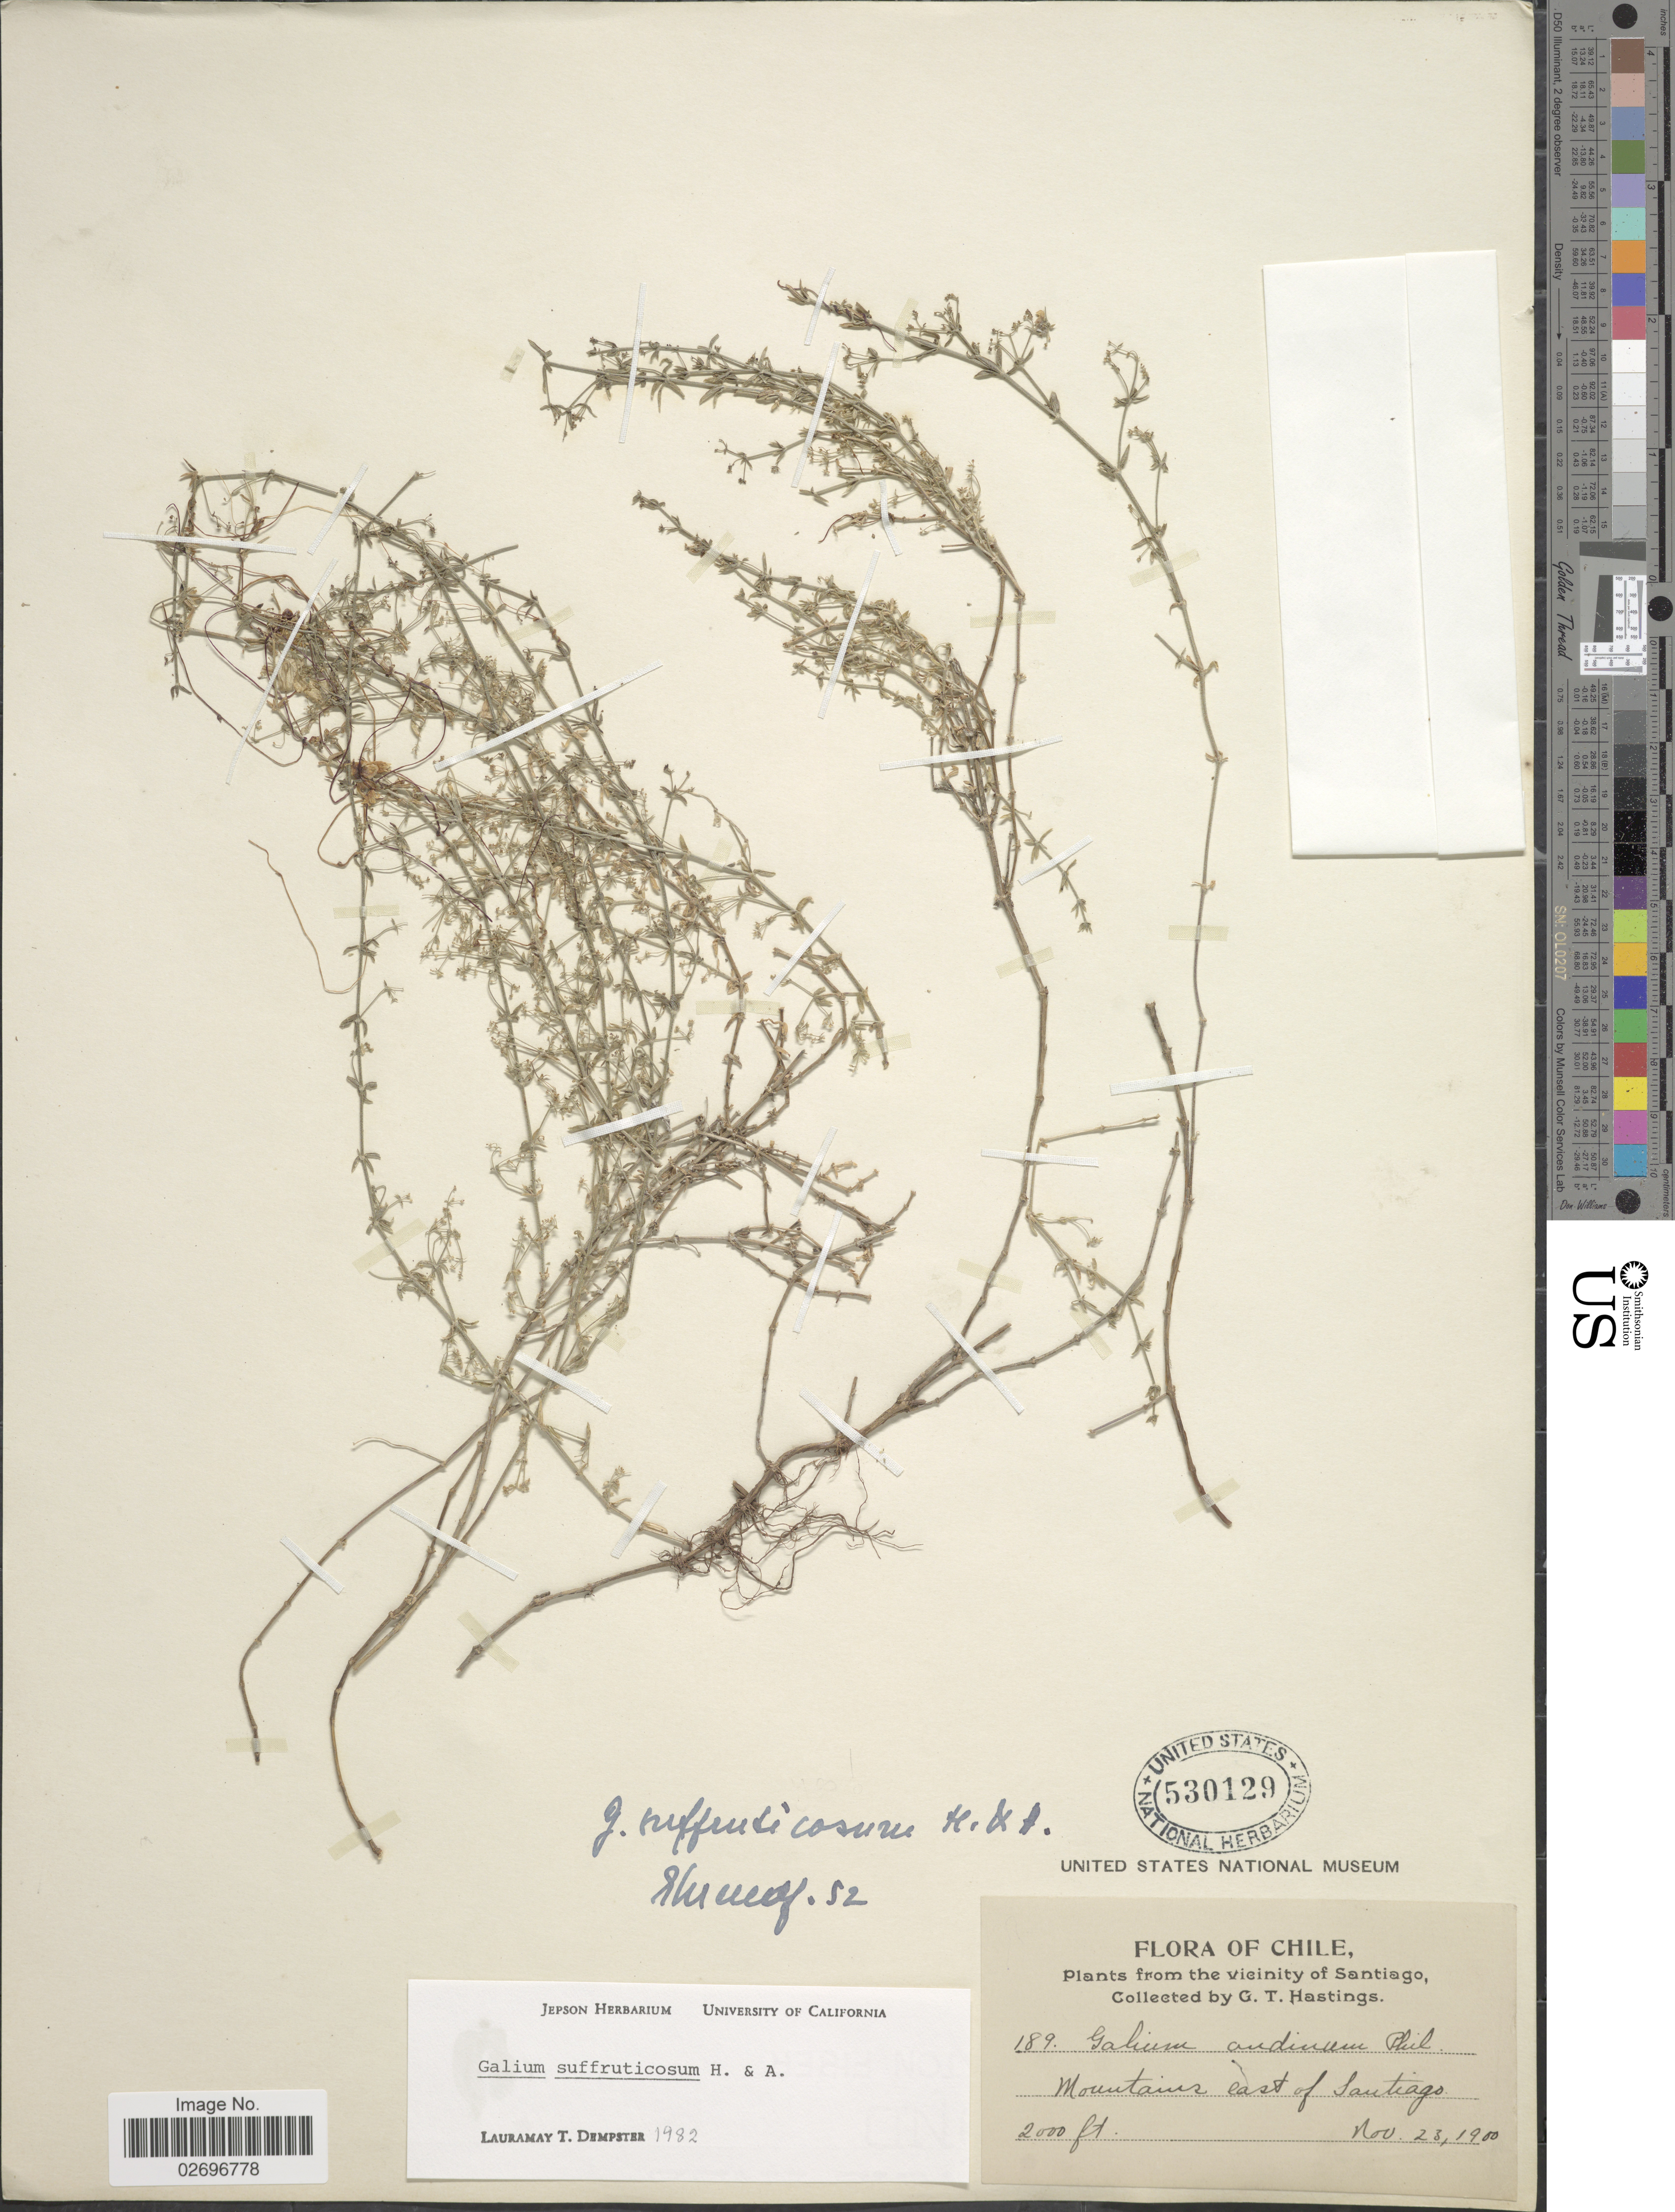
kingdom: Plantae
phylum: Tracheophyta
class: Magnoliopsida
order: Gentianales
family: Rubiaceae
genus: Galium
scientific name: Galium suffruticosum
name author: Hook. & Arn.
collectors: G. Hastings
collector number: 189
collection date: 1900-11-23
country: Chile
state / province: Región Metropolitana (RM)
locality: The vicinity of Santiago, Mountains east of Santiago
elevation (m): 610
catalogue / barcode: US 530129